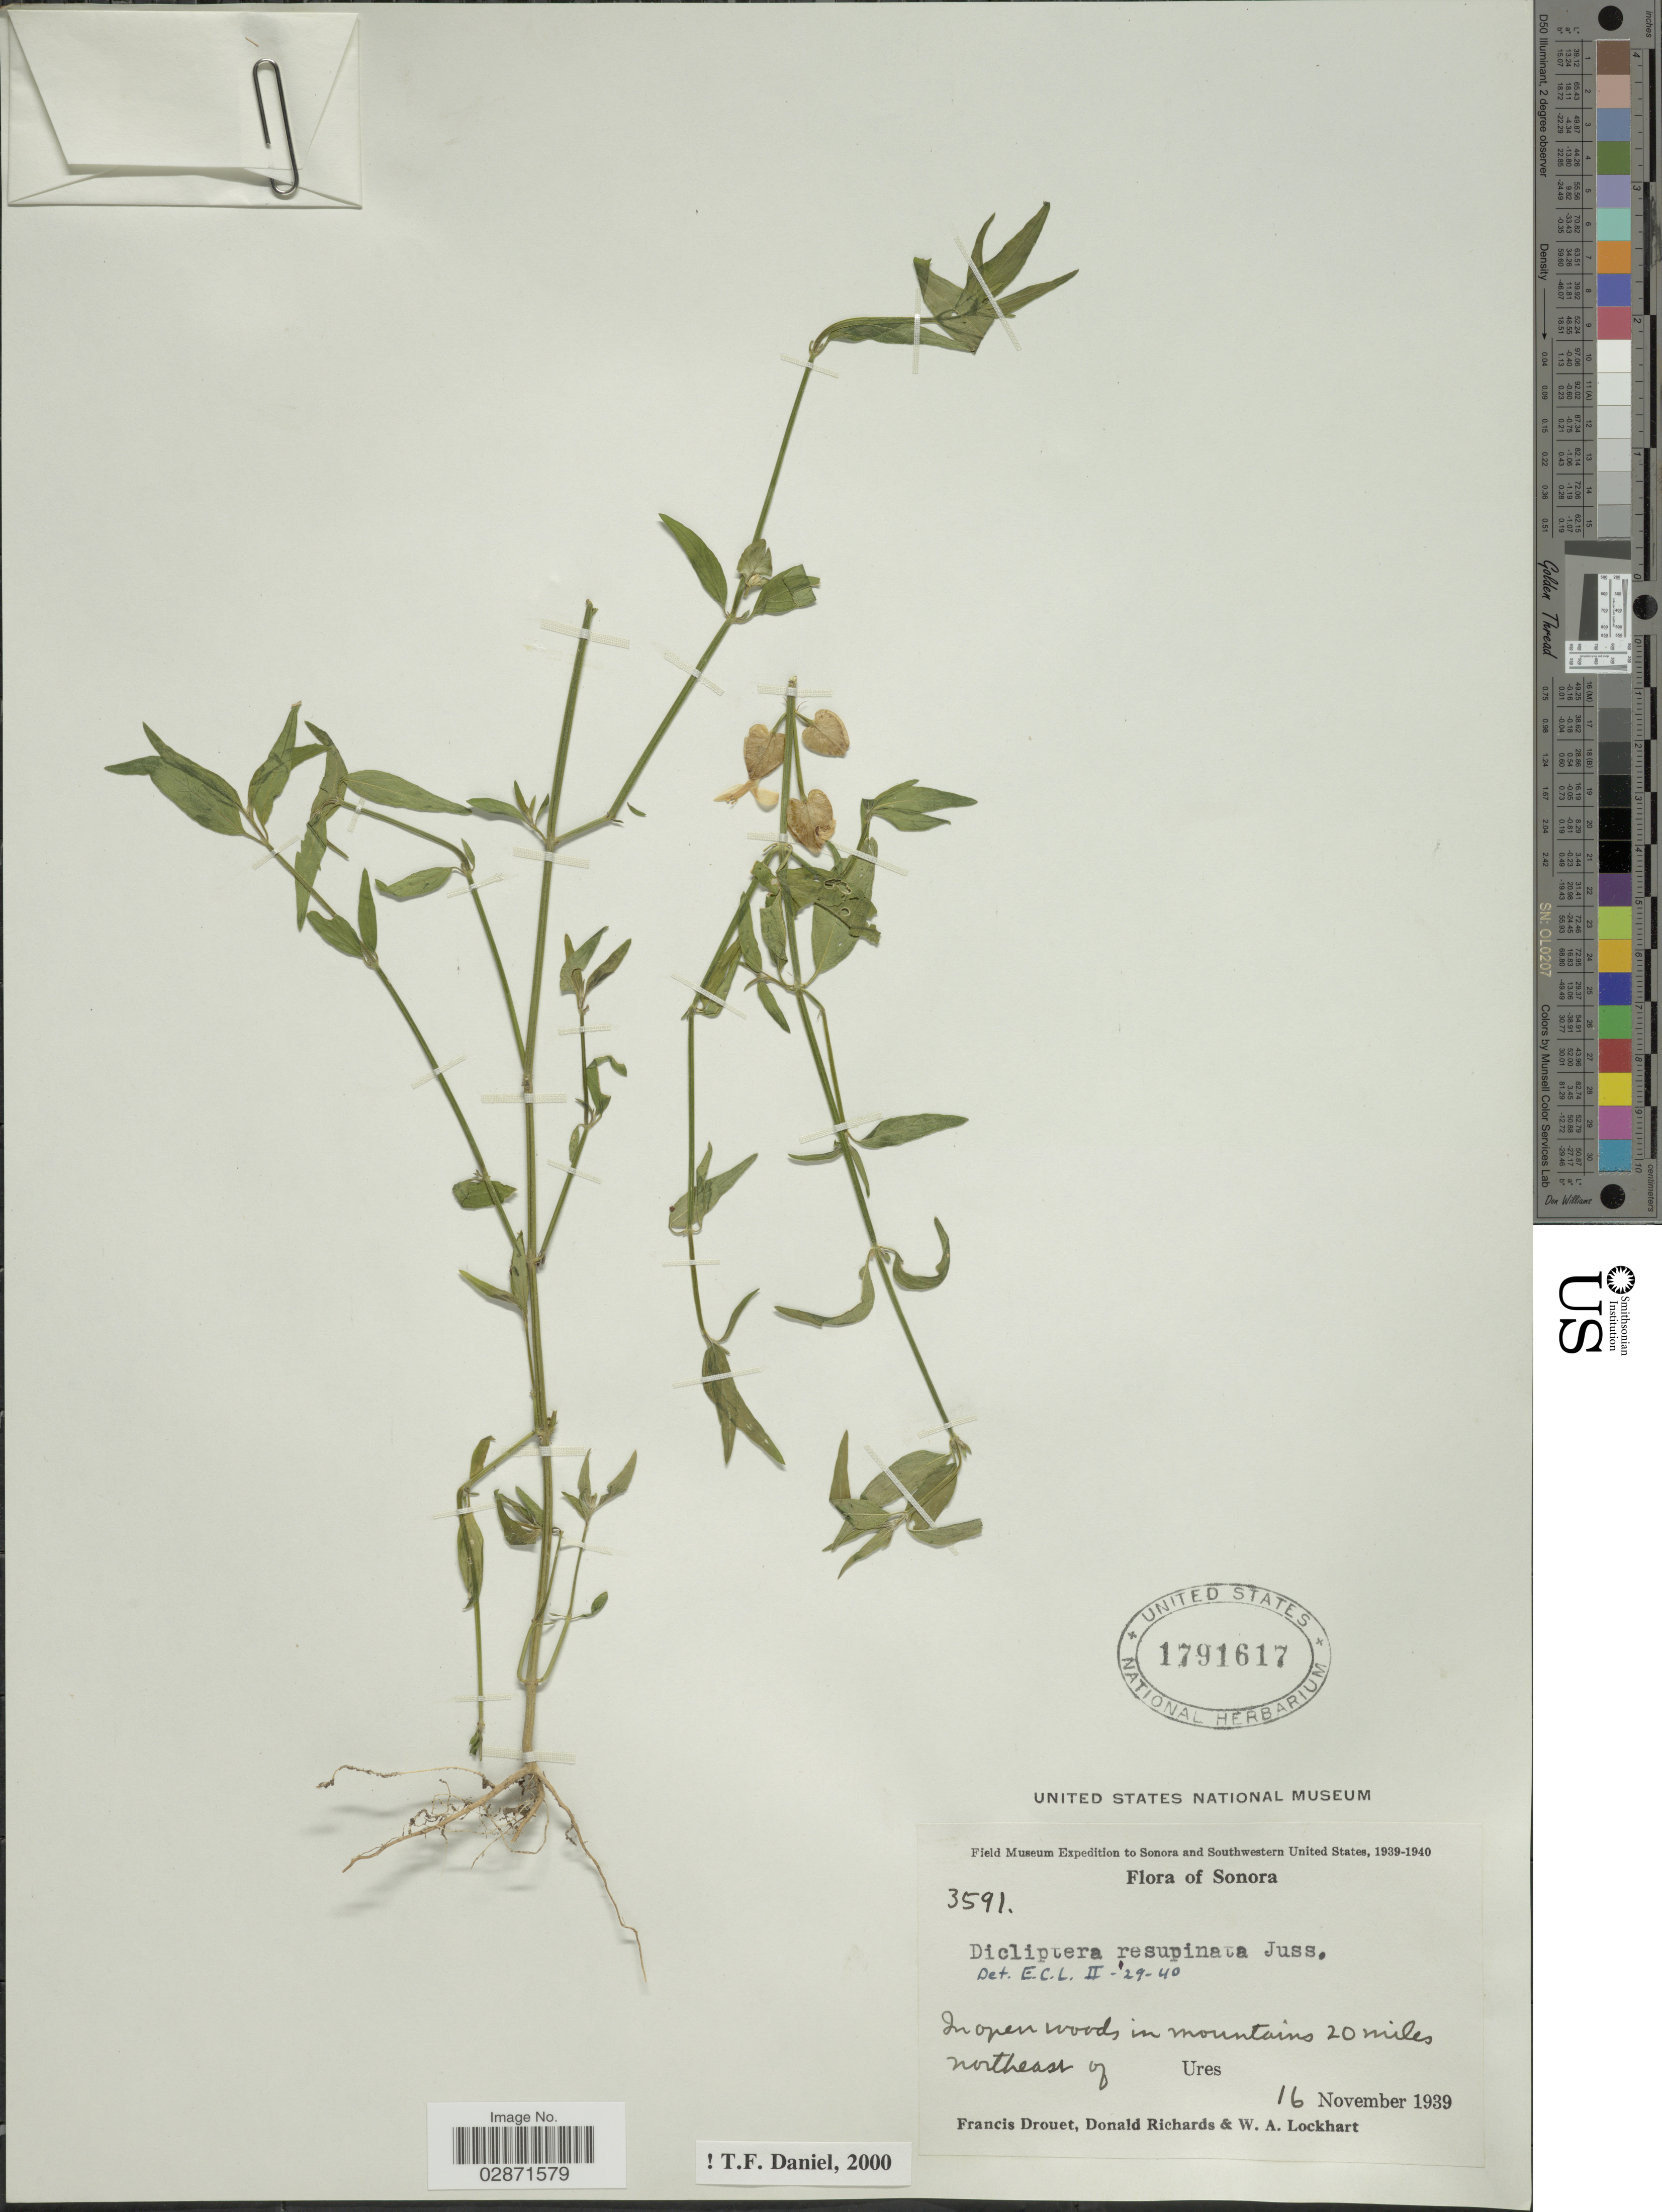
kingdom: Plantae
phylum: Tracheophyta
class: Magnoliopsida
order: Lamiales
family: Acanthaceae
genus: Dicliptera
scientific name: Dicliptera resupinata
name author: (Vahl) Juss.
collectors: F. E. Drouet, D. Richards & W. Lockhart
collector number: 3591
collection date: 1939-11-16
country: Mexico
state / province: Sonora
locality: In open woods in mountains 20 miles northeast of Ures.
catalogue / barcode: US 1791617